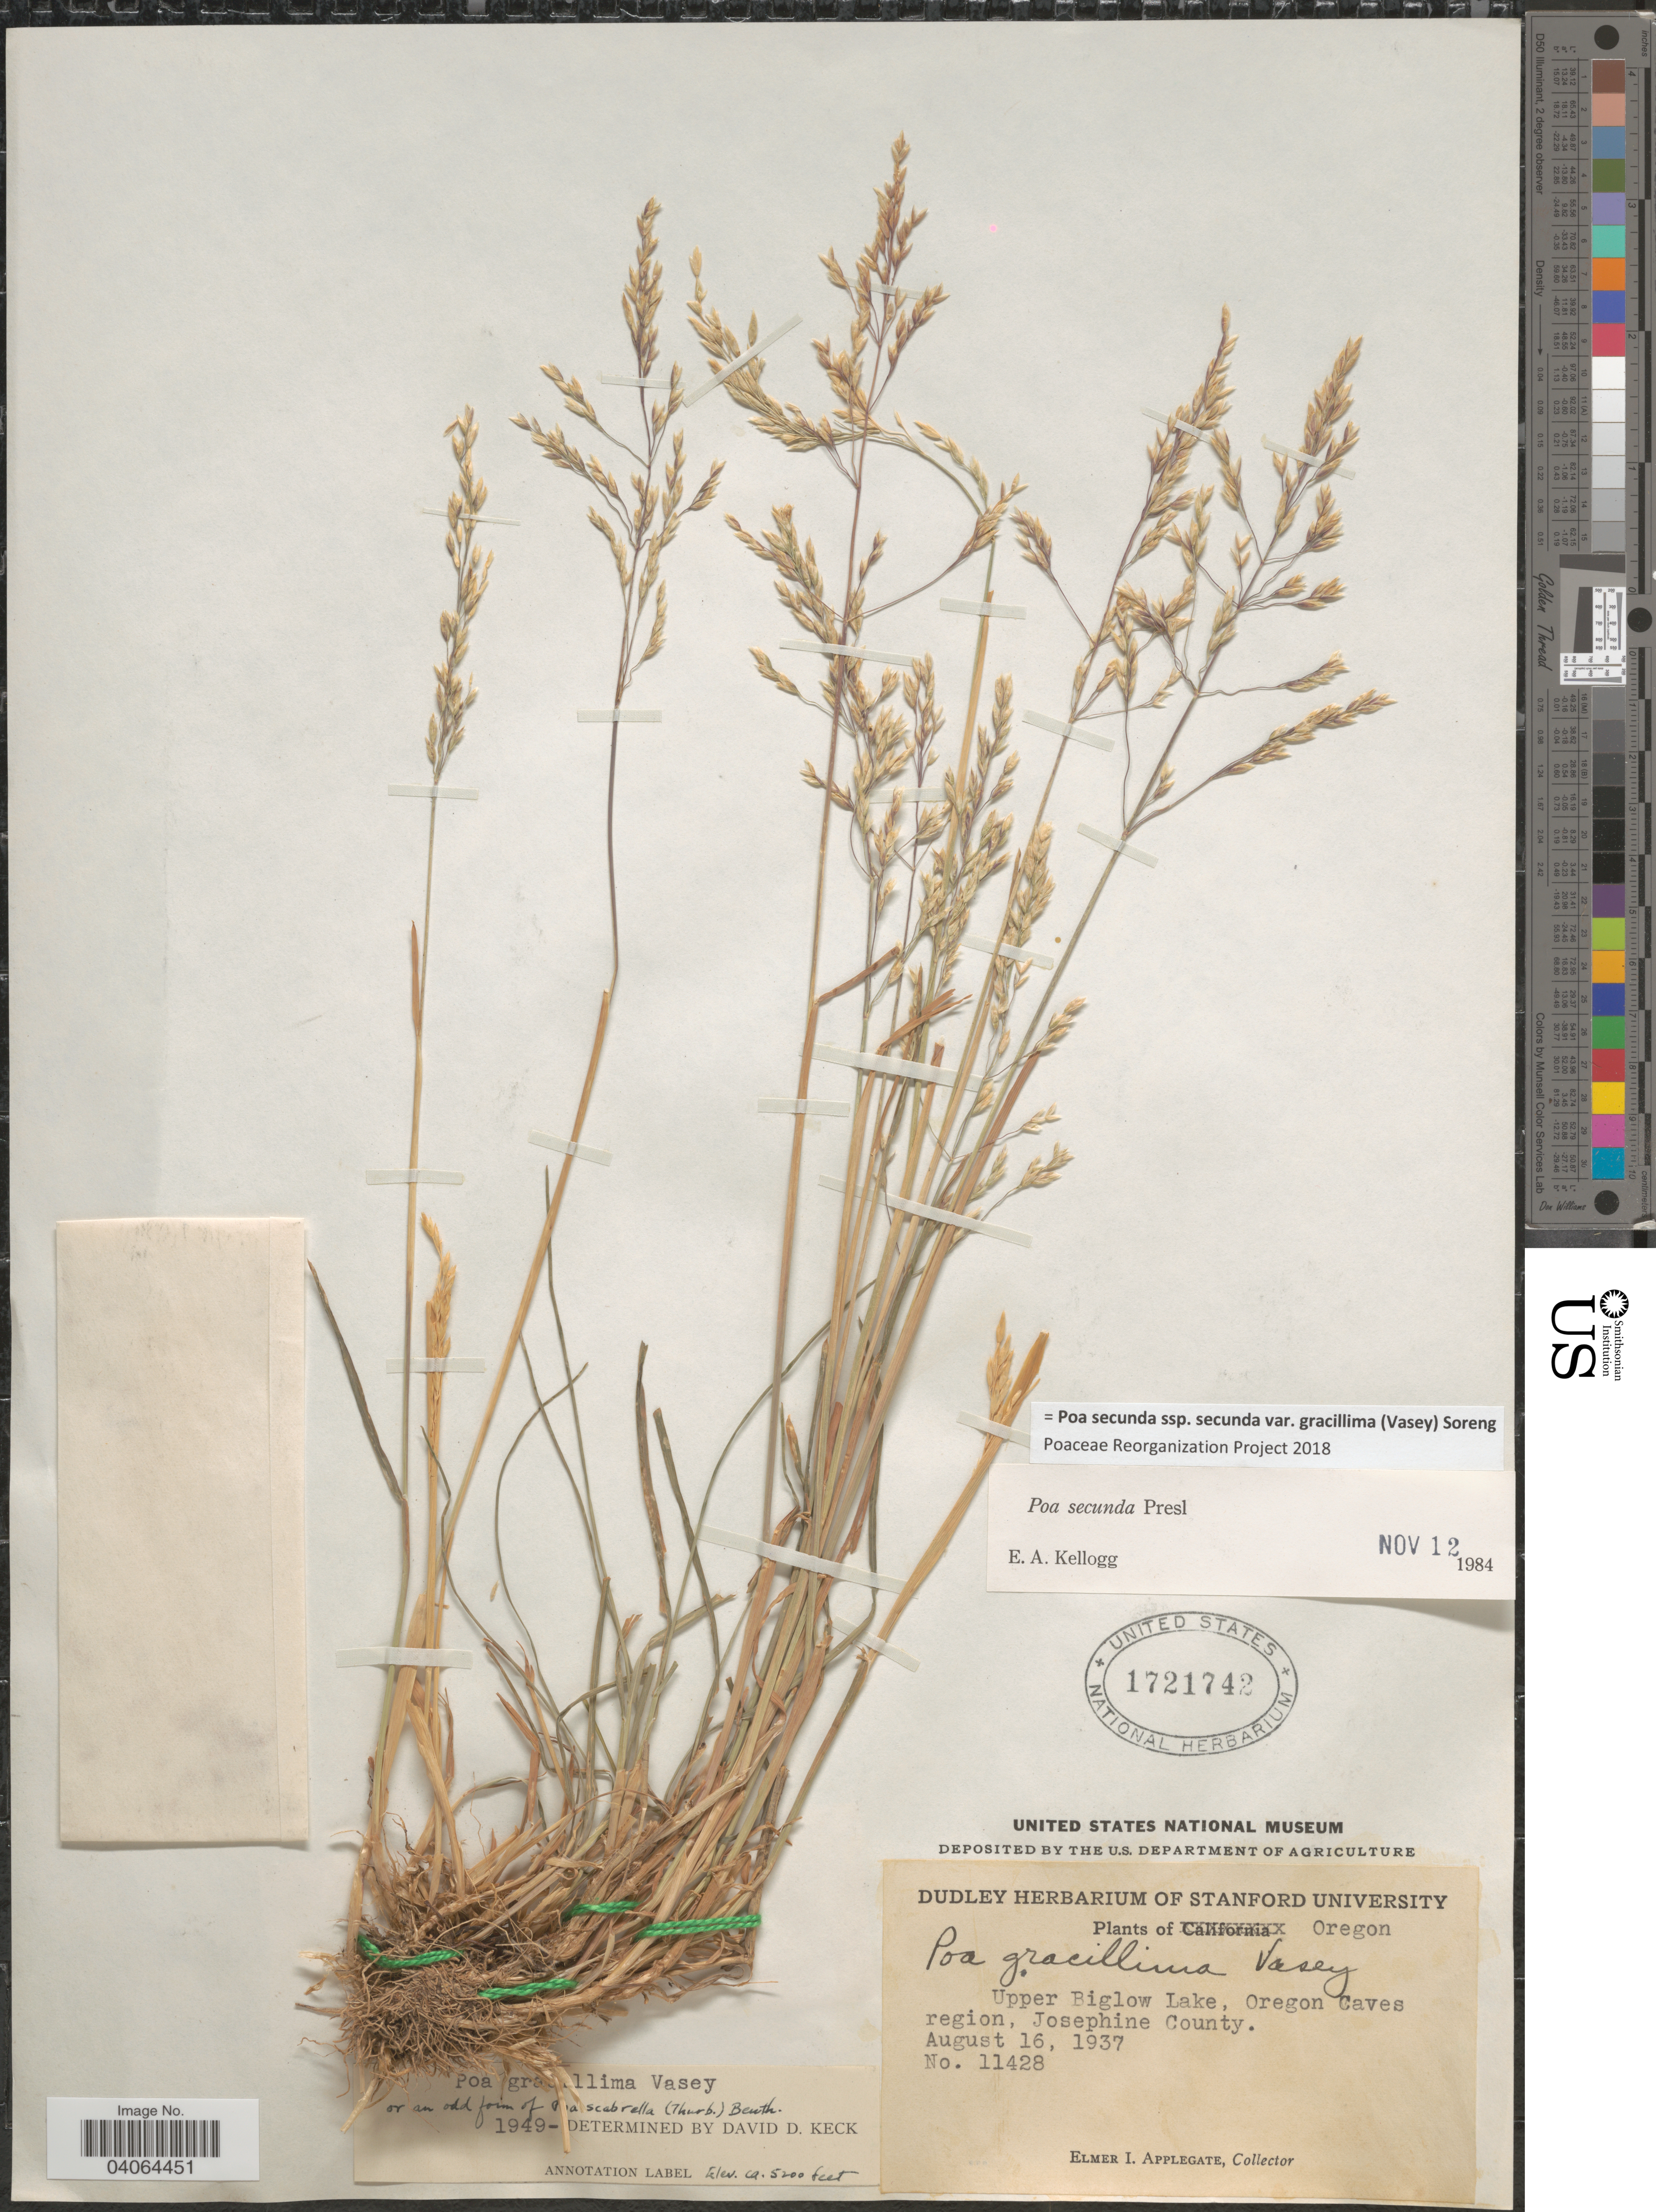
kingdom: Plantae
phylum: Tracheophyta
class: Liliopsida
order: Poales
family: Poaceae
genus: Poa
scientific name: Poa secunda subsp. secunda var. gracillima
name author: (Vasey) Soreng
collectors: E. I. Applegate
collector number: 11428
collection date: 1937-08-16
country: United States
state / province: Oregon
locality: Upper Biglow Lake, Oregon Caves region, Josephine County.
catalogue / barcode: US 1721742